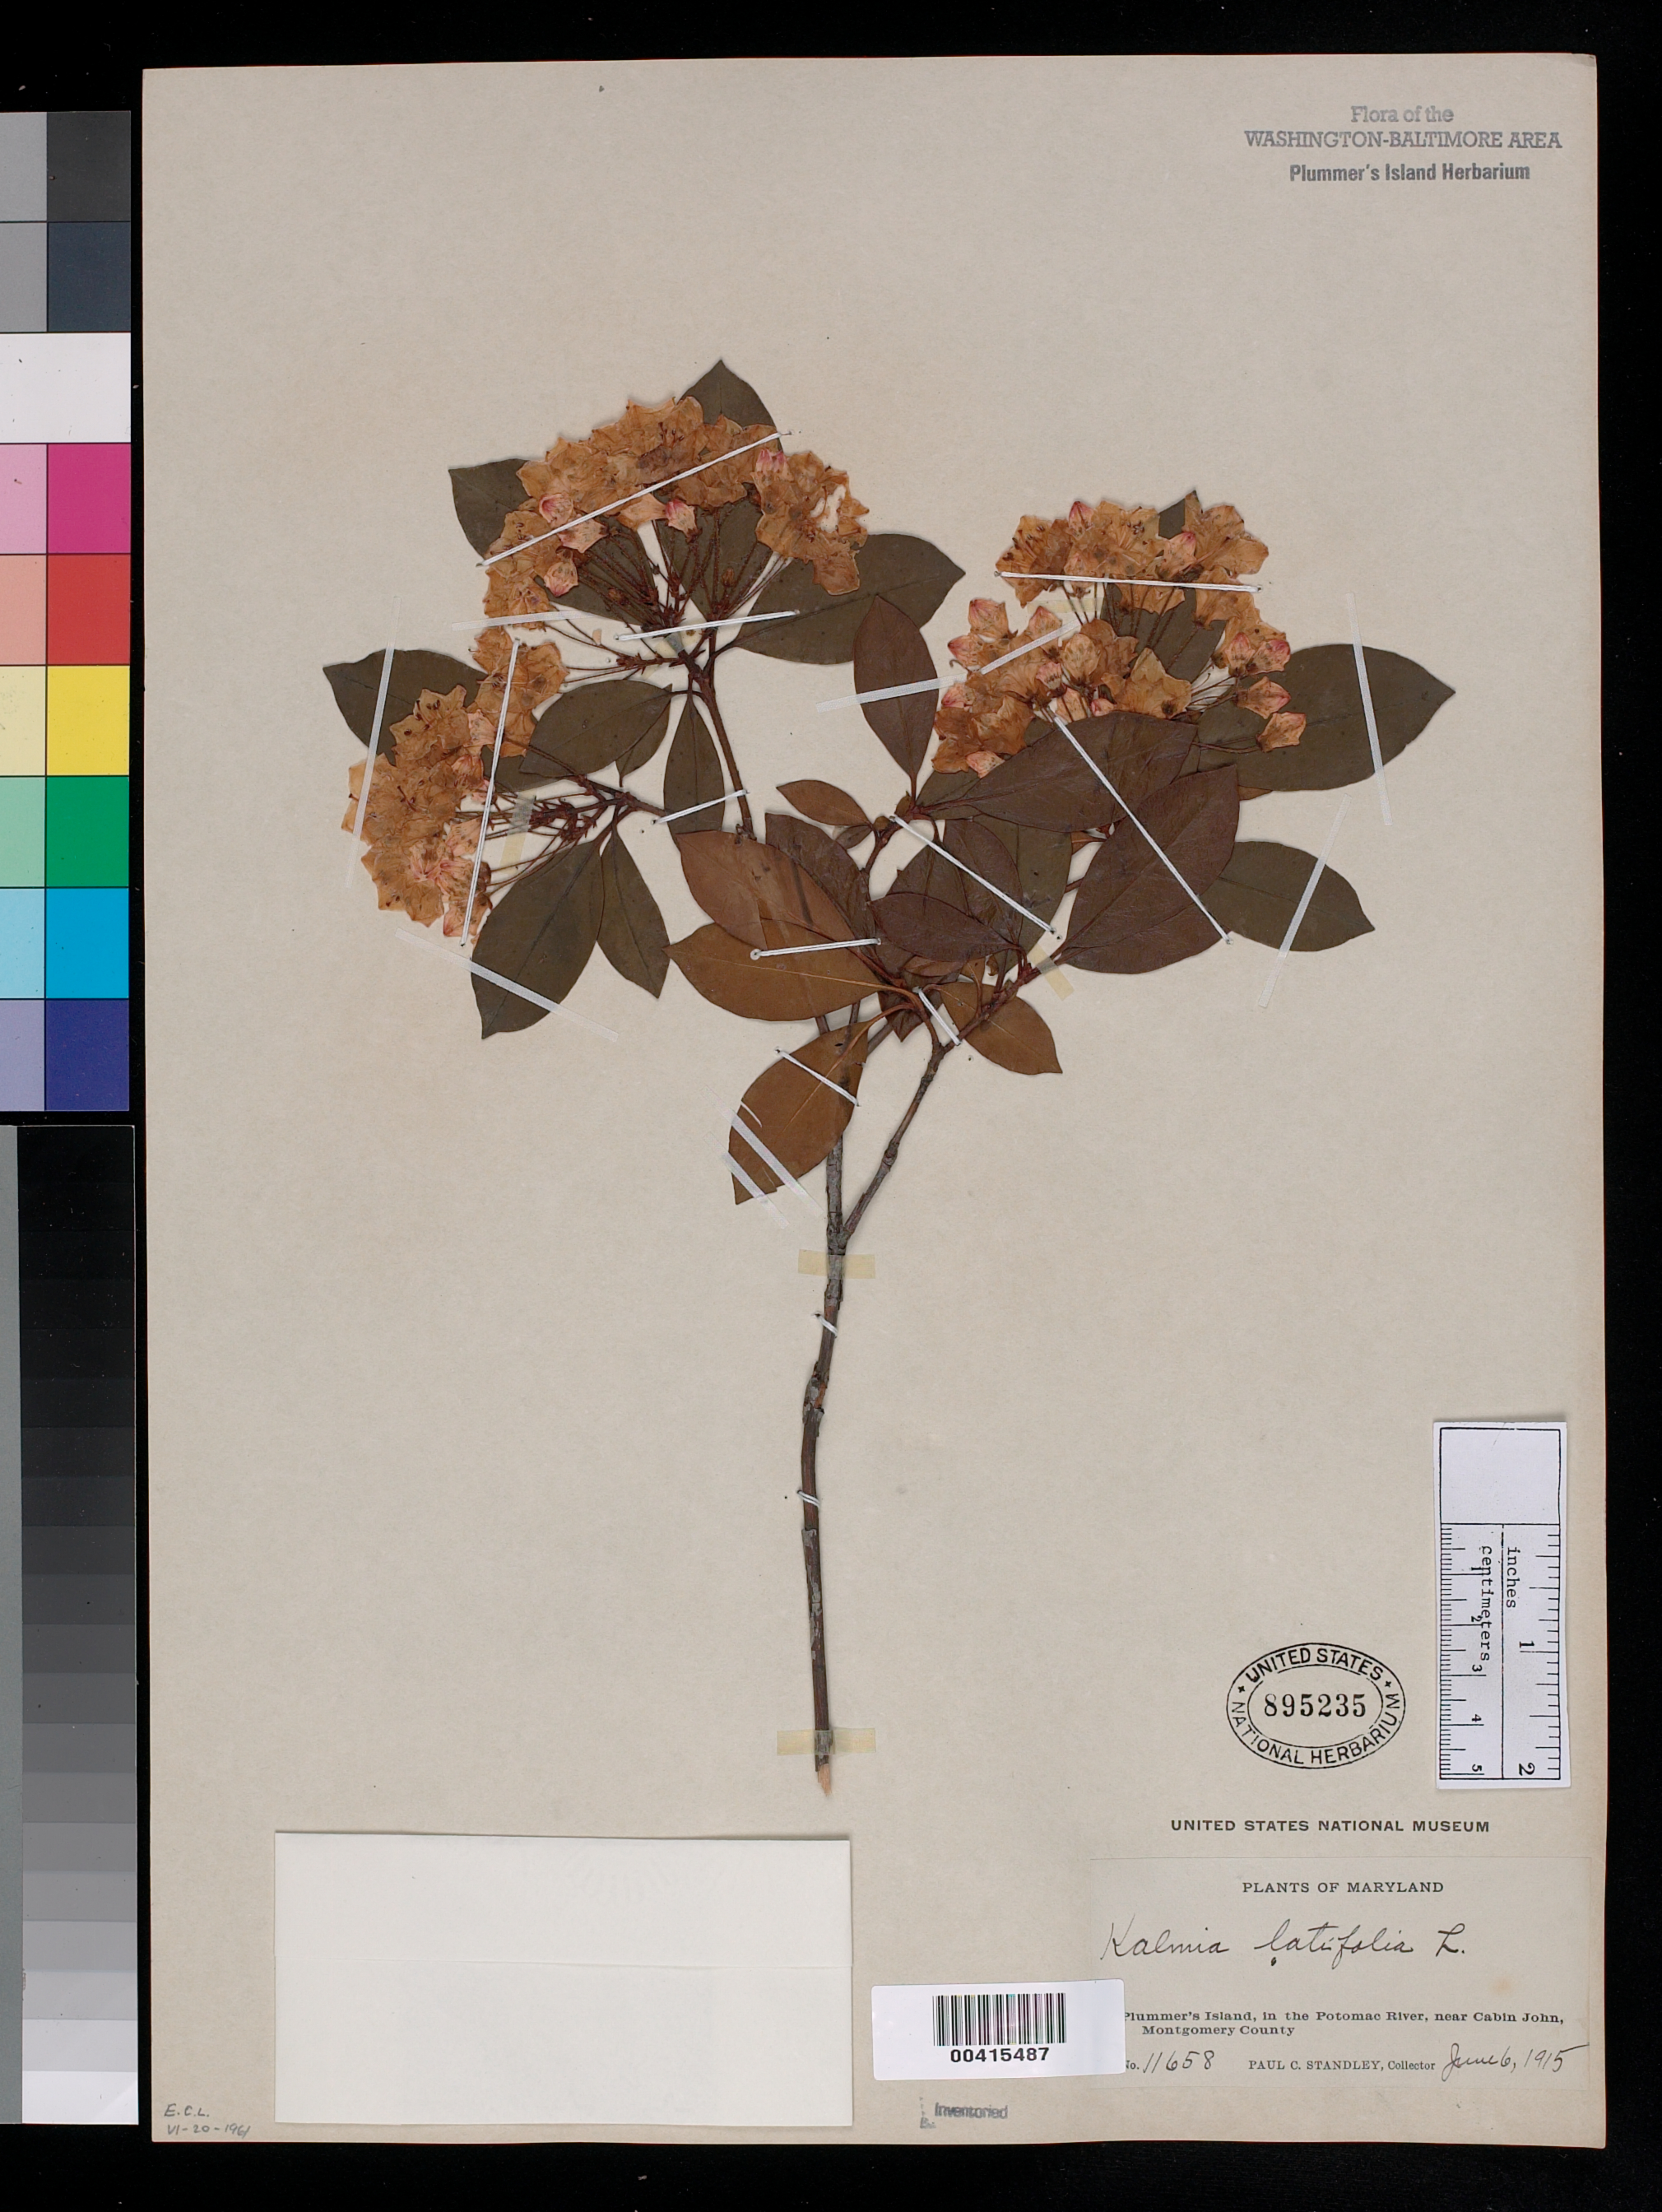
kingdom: Plantae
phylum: Tracheophyta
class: Magnoliopsida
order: Ericales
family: Ericaceae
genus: Kalmia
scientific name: Kalmia latifolia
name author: L.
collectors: P. C. Standley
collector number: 11658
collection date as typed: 06 Jun 1915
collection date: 1915-06-06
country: United States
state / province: Maryland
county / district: Montgomery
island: Plummers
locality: Plummer's Island C. & O. Canal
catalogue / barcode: US 895235